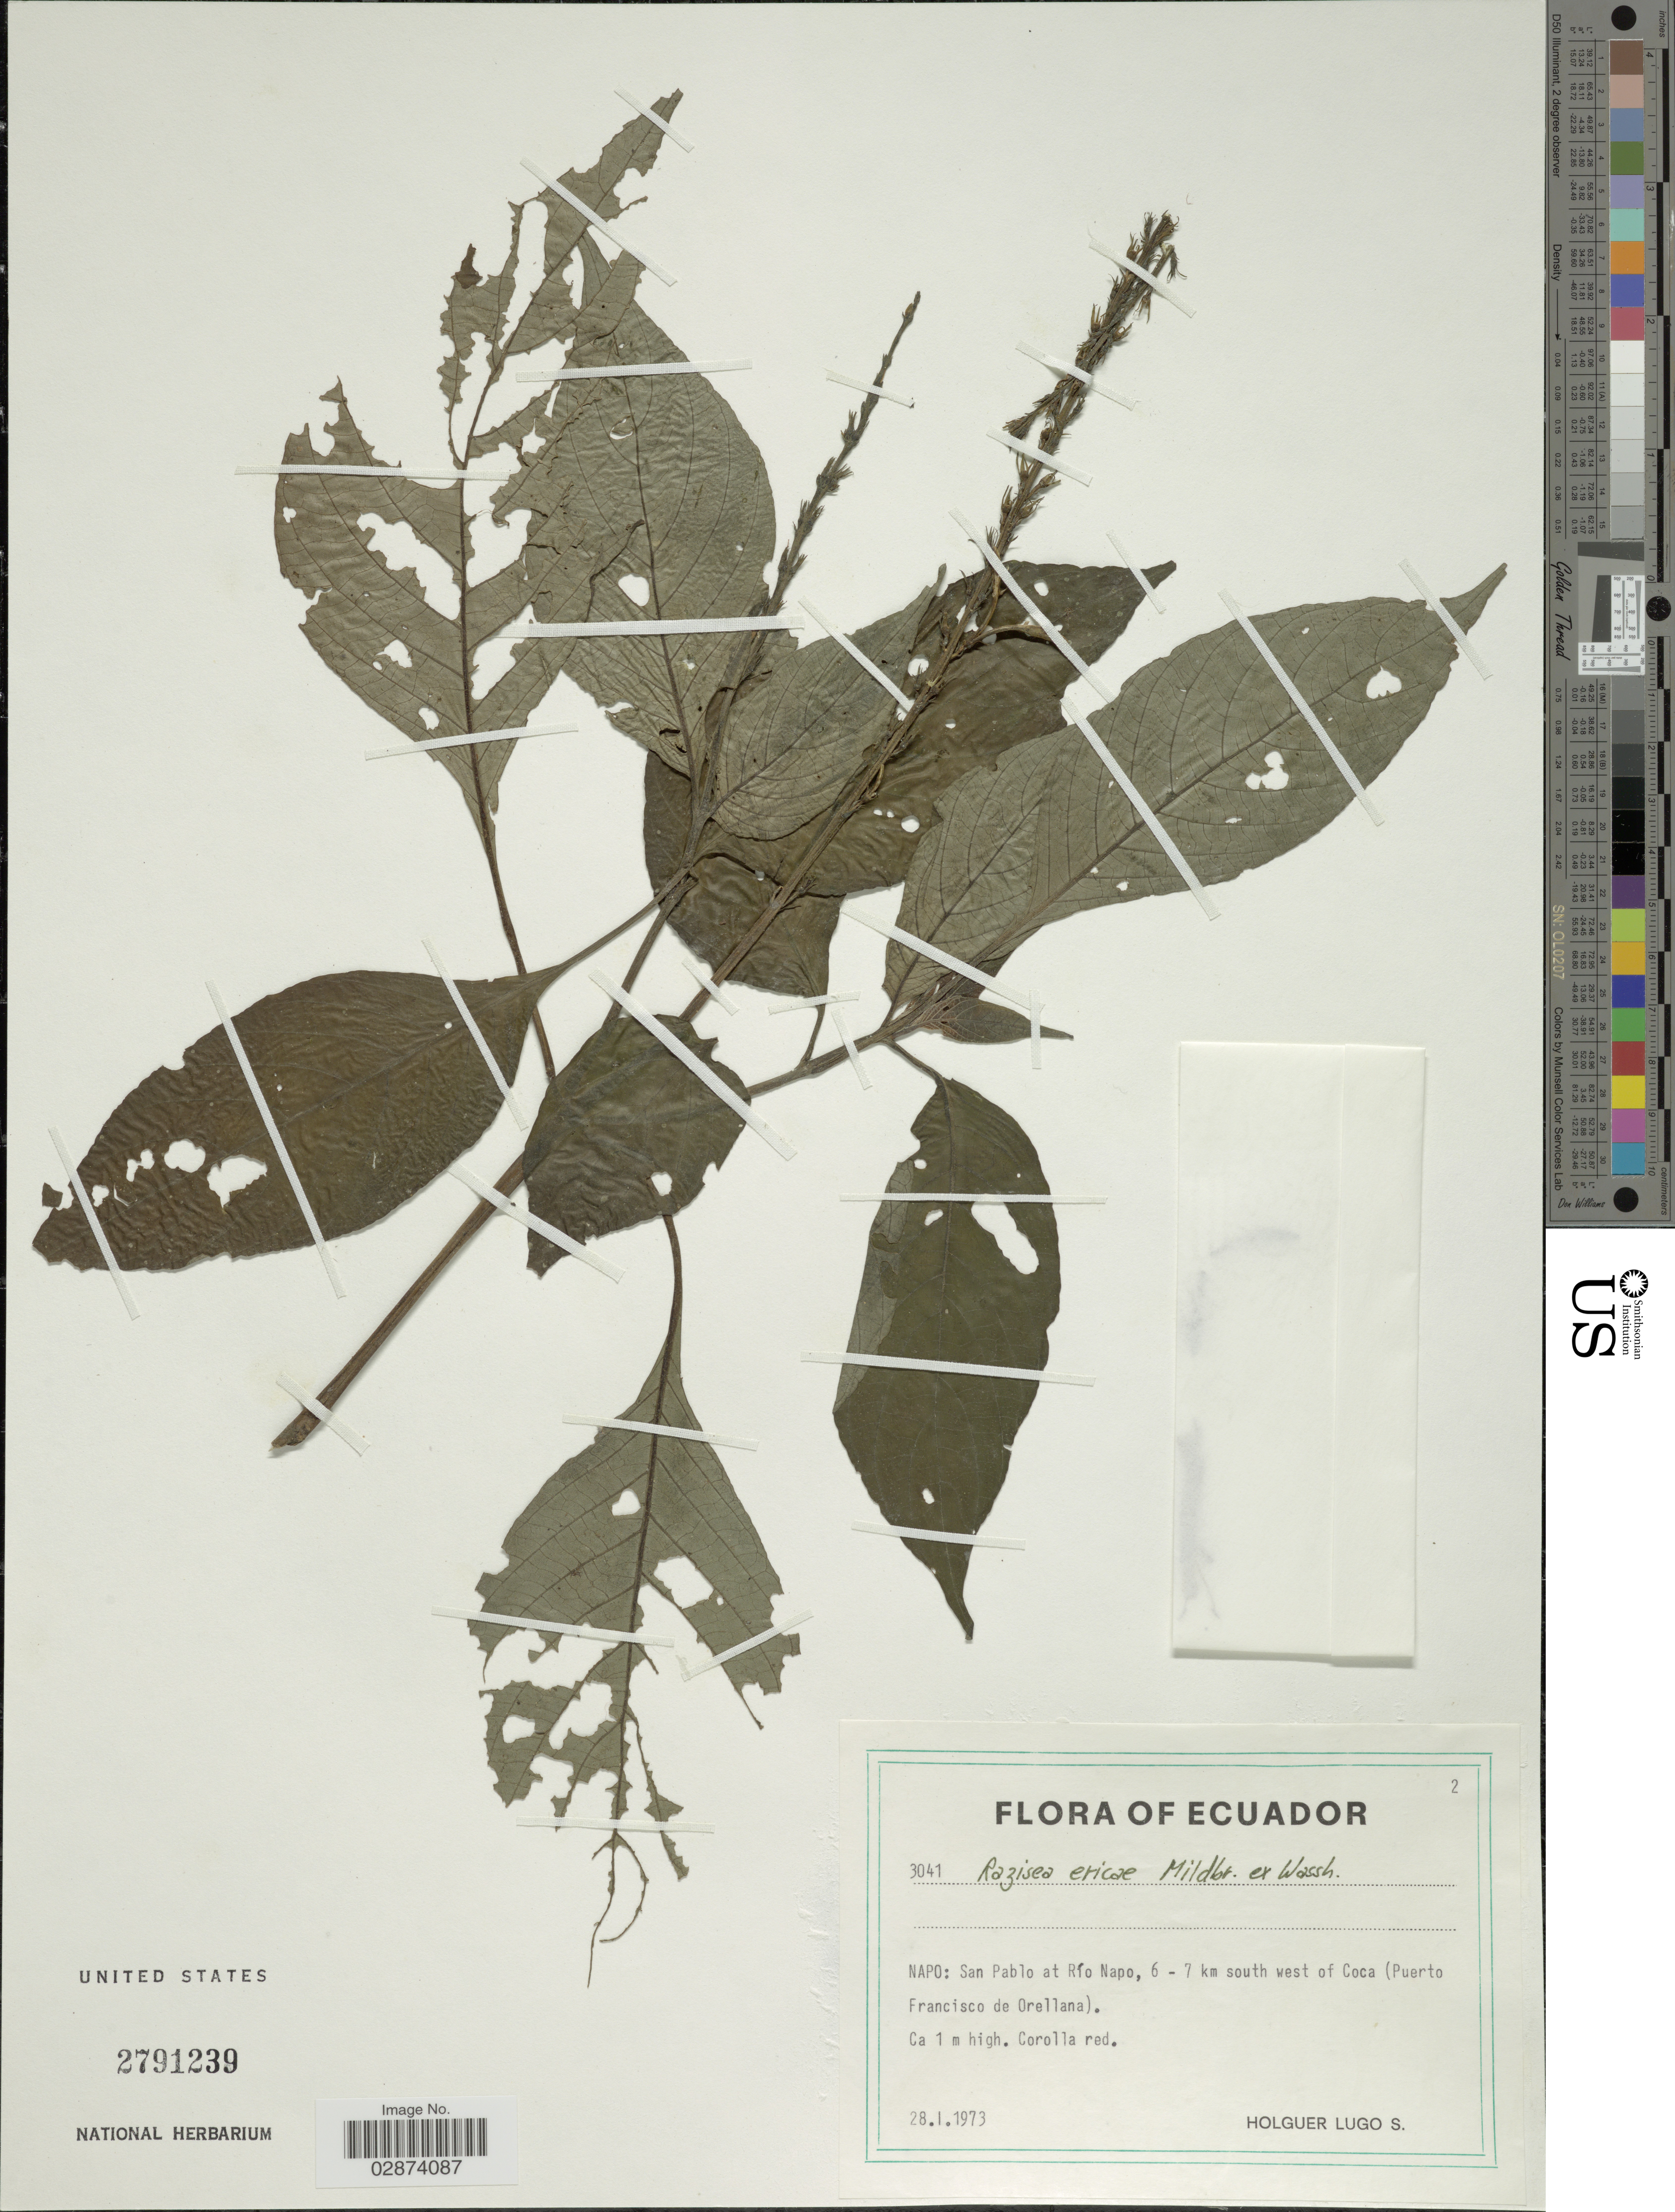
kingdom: Plantae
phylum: Tracheophyta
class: Magnoliopsida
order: Lamiales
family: Acanthaceae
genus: Razisea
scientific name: Razisea ericae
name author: Mildbr. ex Wassh.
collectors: H. Lugo S.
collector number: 3041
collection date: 1973-01-28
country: Ecuador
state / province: Napo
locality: San Pablo at Río Napo, 6 - 7 km south west of Coca (Puerto Francisco de Orellana).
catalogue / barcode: US 2791239